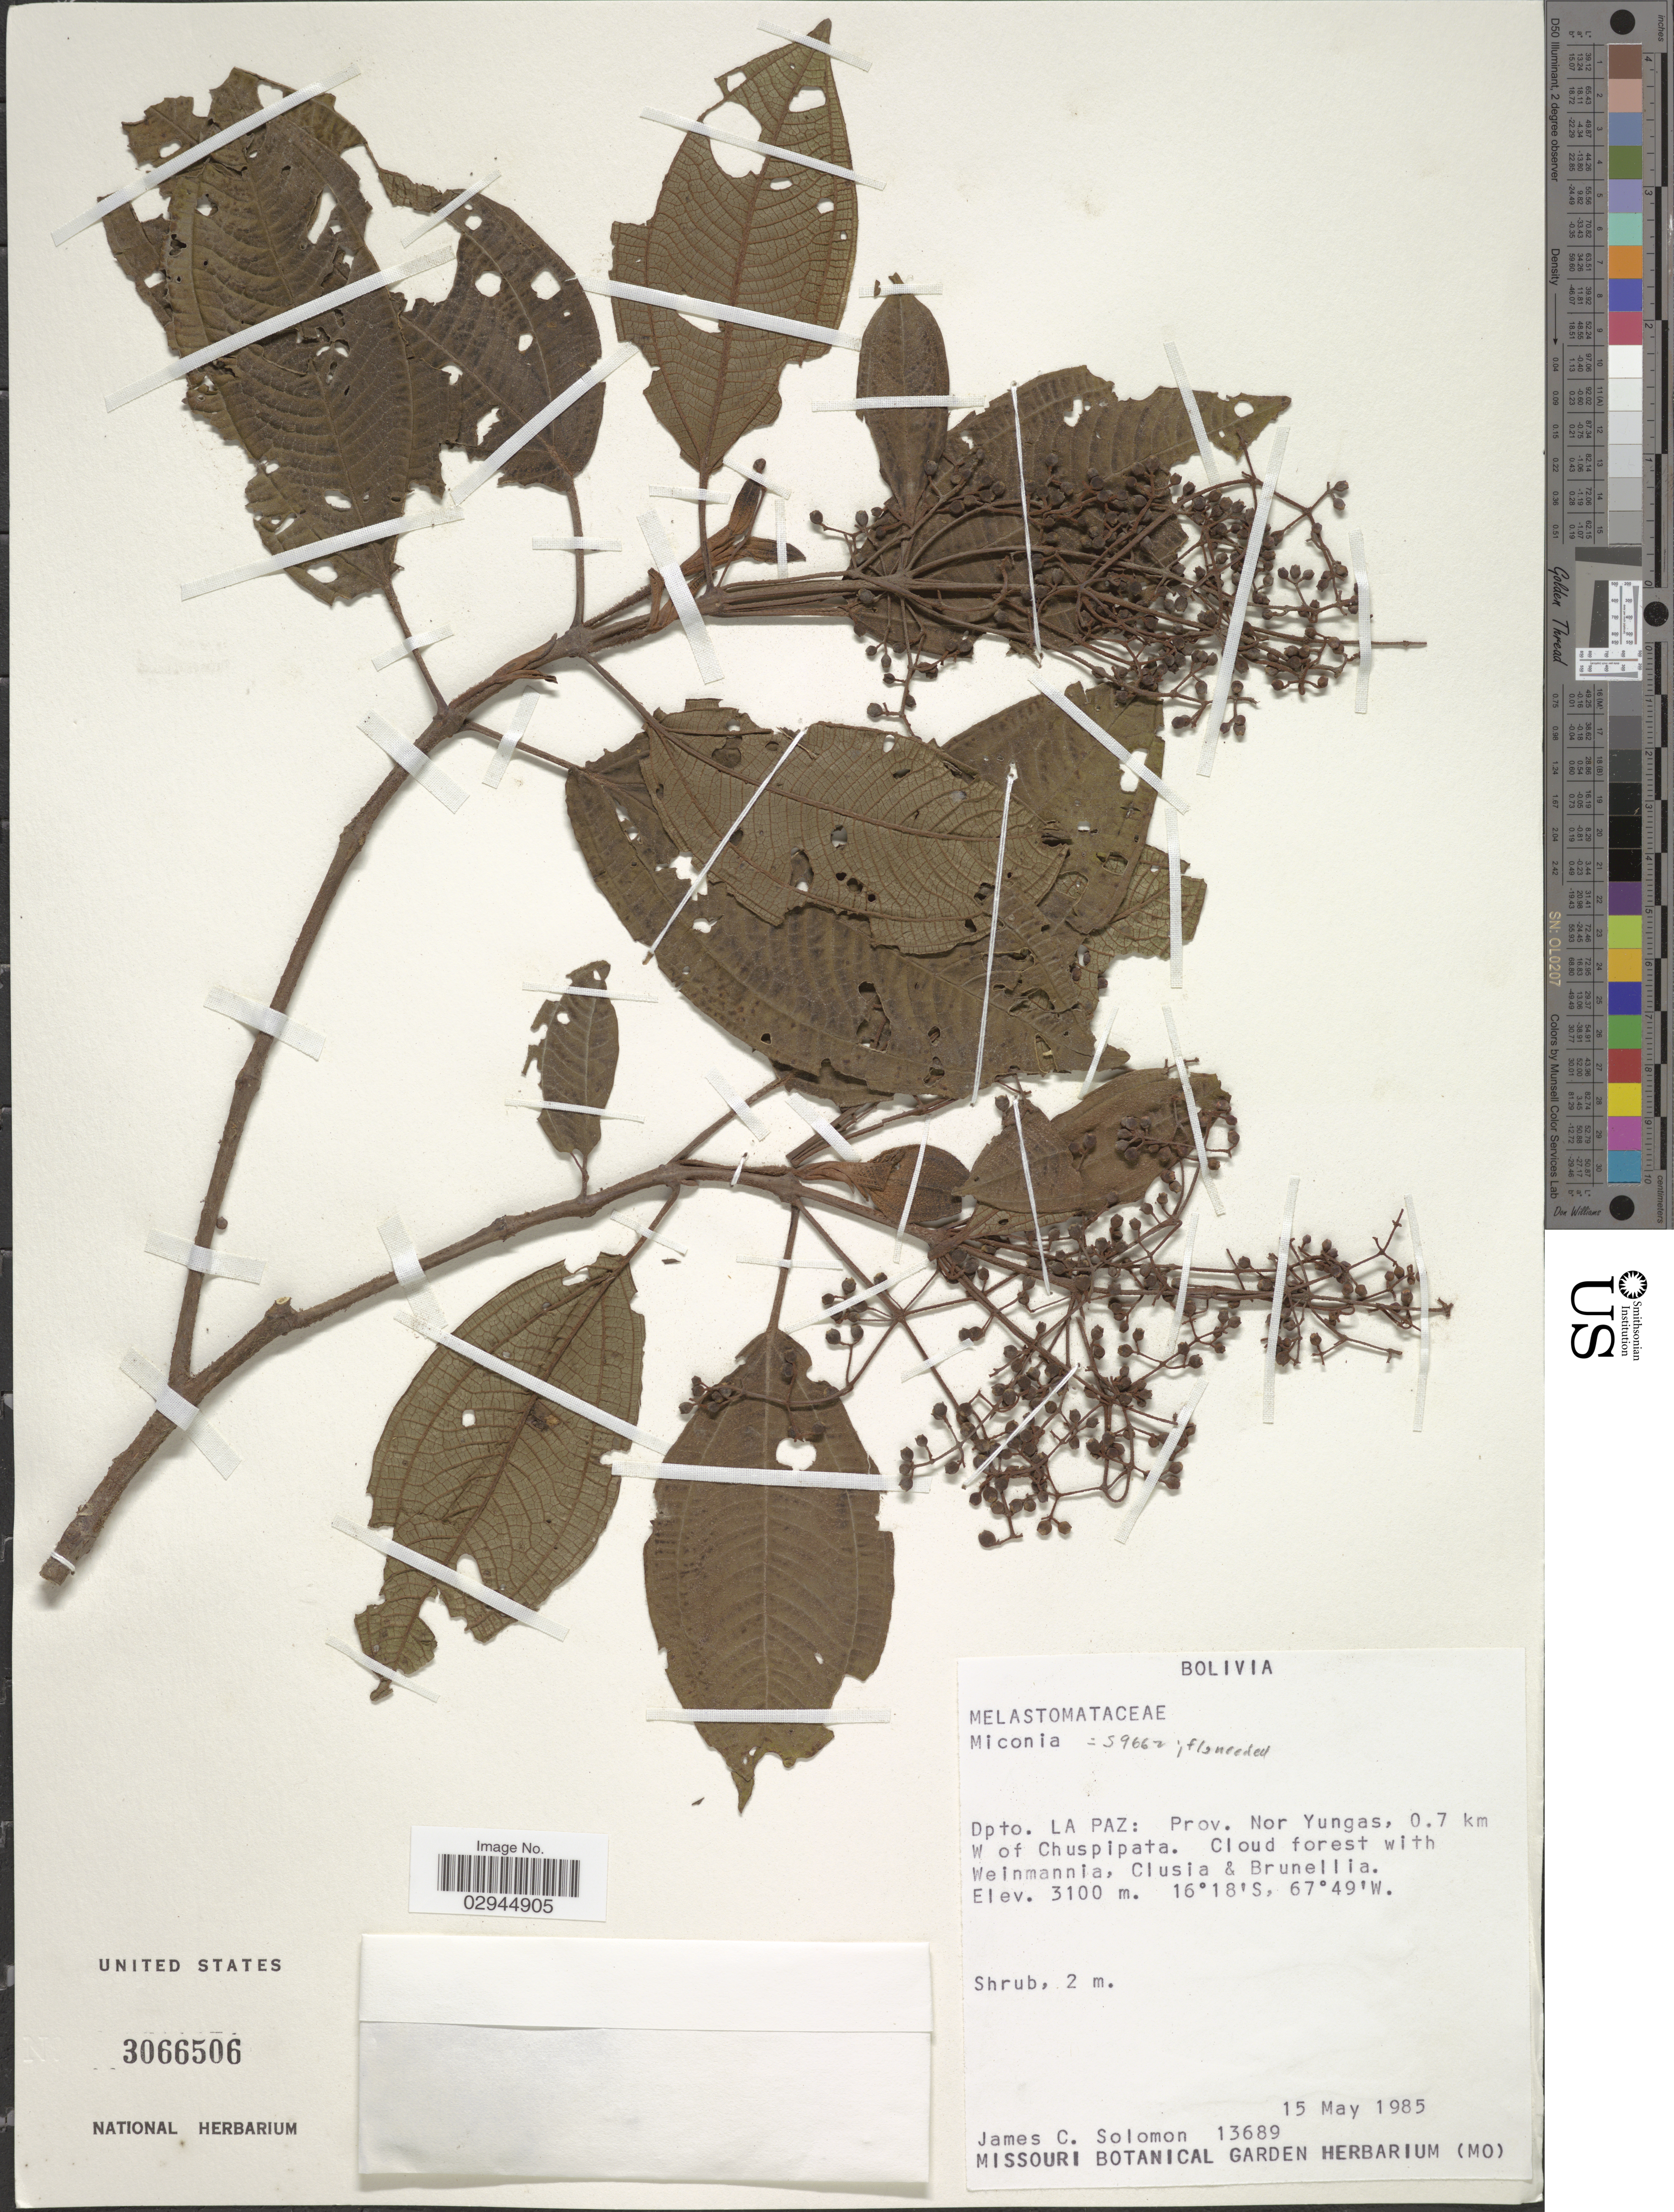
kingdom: Plantae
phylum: Tracheophyta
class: Magnoliopsida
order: Myrtales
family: Melastomataceae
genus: Miconia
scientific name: Miconia sp.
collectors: J. C. Solomon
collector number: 13689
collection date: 1985-05-15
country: Bolivia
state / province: La Paz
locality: Dpto. La Paz: Prov. Nor Yungas, 0.7 km W of Chuspipata.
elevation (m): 3100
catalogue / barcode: US 3066506